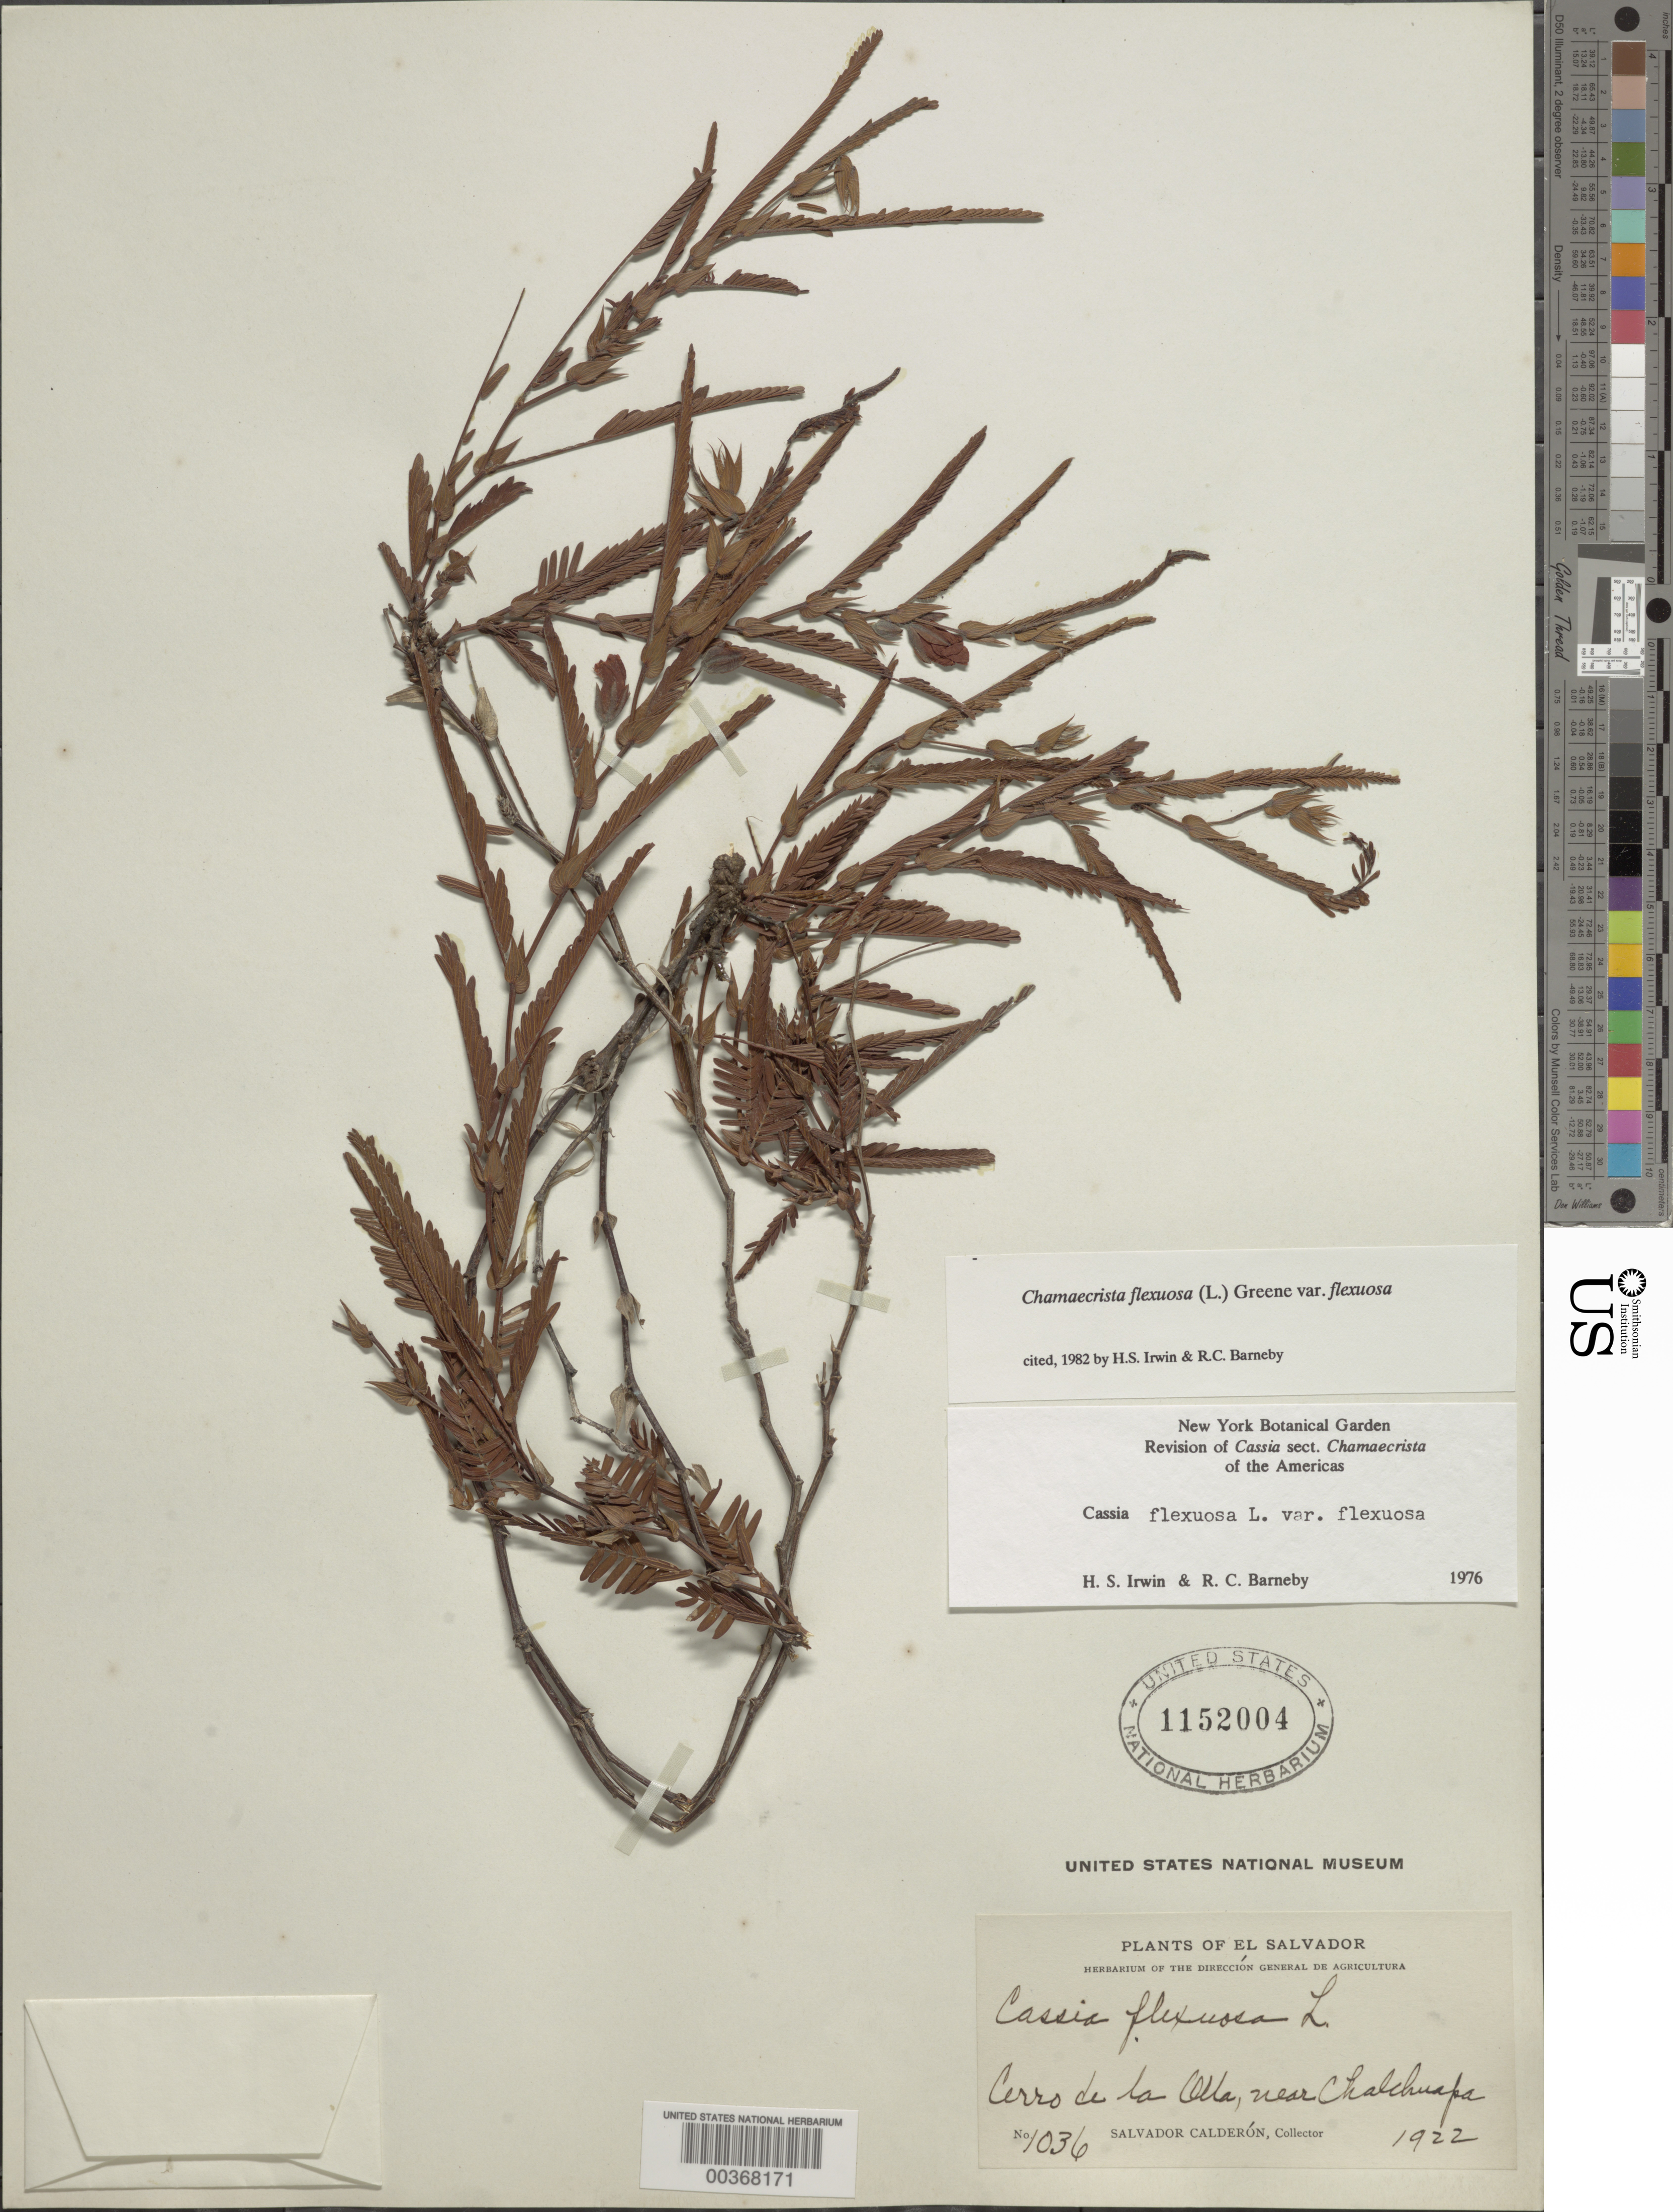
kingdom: Plantae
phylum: Tracheophyta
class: Magnoliopsida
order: Fabales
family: Fabaceae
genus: Chamaecrista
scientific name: Chamaecrista flexuosa var. flexuosa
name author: (L.) Greene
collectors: S. Calderón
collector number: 1036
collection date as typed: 1922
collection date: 1922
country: El Salvador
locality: Cerro de la olla, near chalchuapa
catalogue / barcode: US 1152004